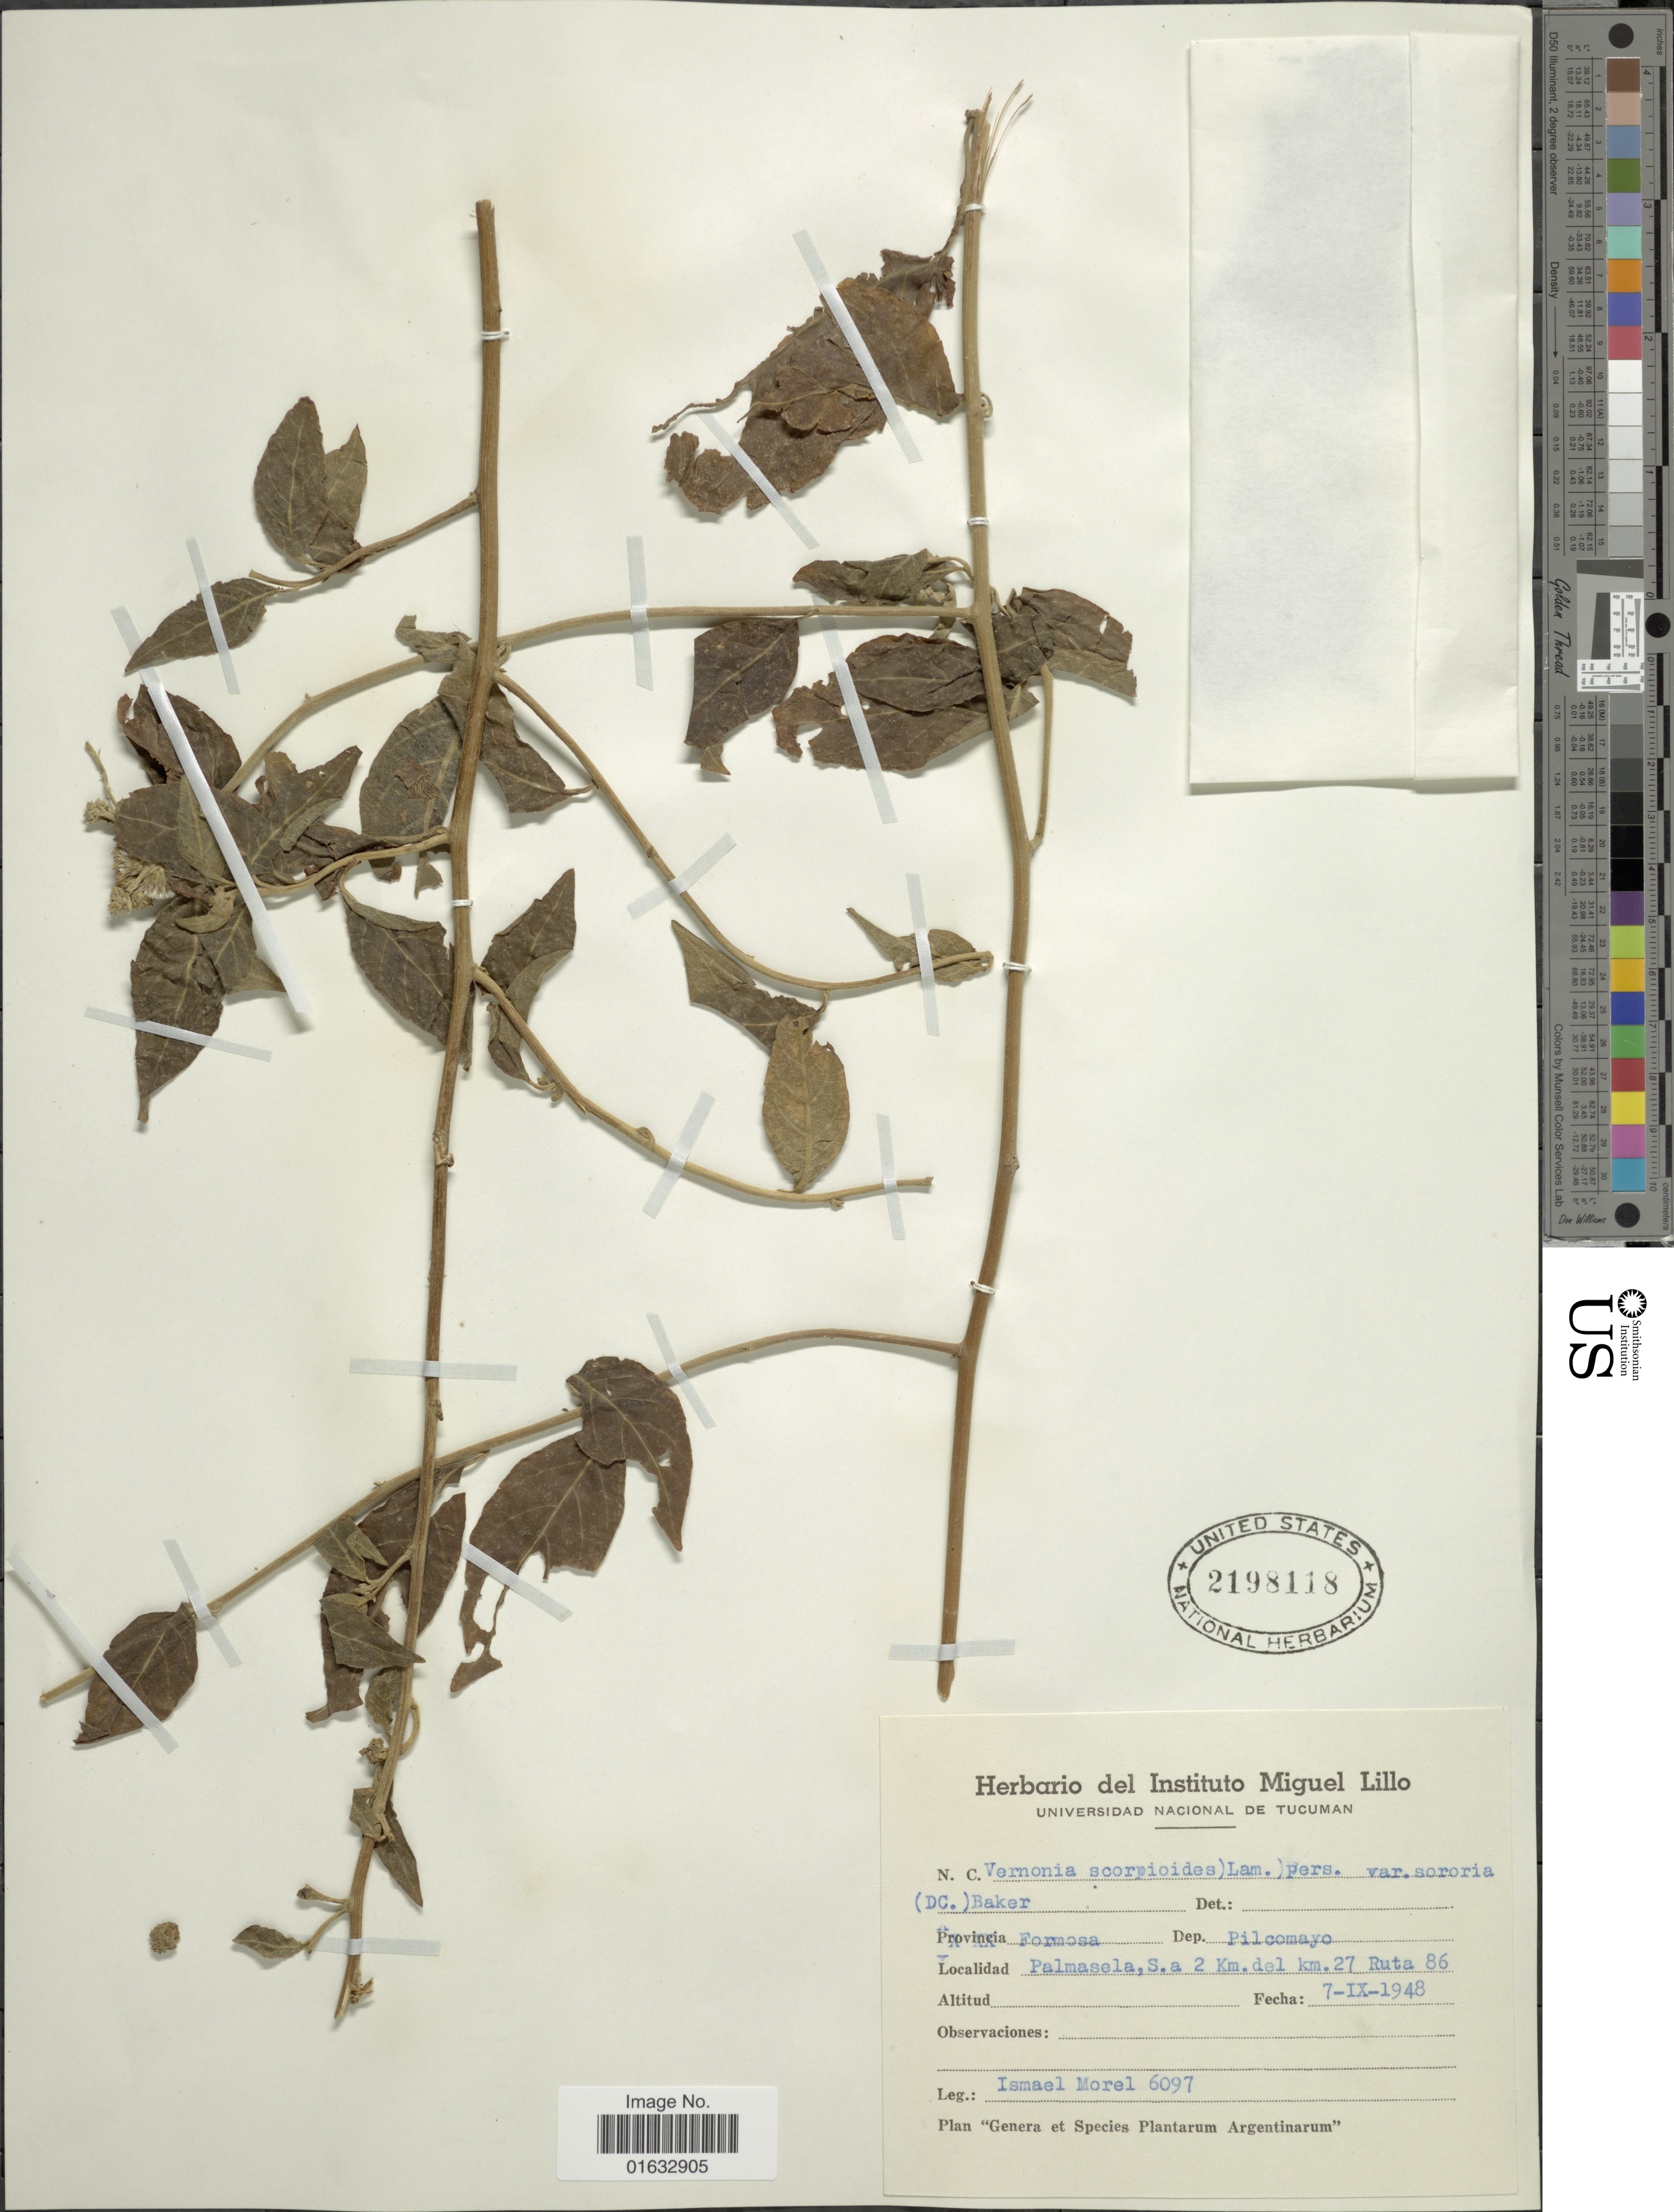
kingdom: Plantae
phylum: Tracheophyta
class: Magnoliopsida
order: Asterales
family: Asteraceae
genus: Cyrtocymura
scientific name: Cyrtocymura scorpioides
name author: (Lam.) H. Rob.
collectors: I. Morel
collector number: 6097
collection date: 1948-09-07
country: Argentina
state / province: Formosa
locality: Dep. Pilocomayo. Palmasela, S. a. 2 km. del Km 27 Ruta 86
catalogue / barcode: US 2198118